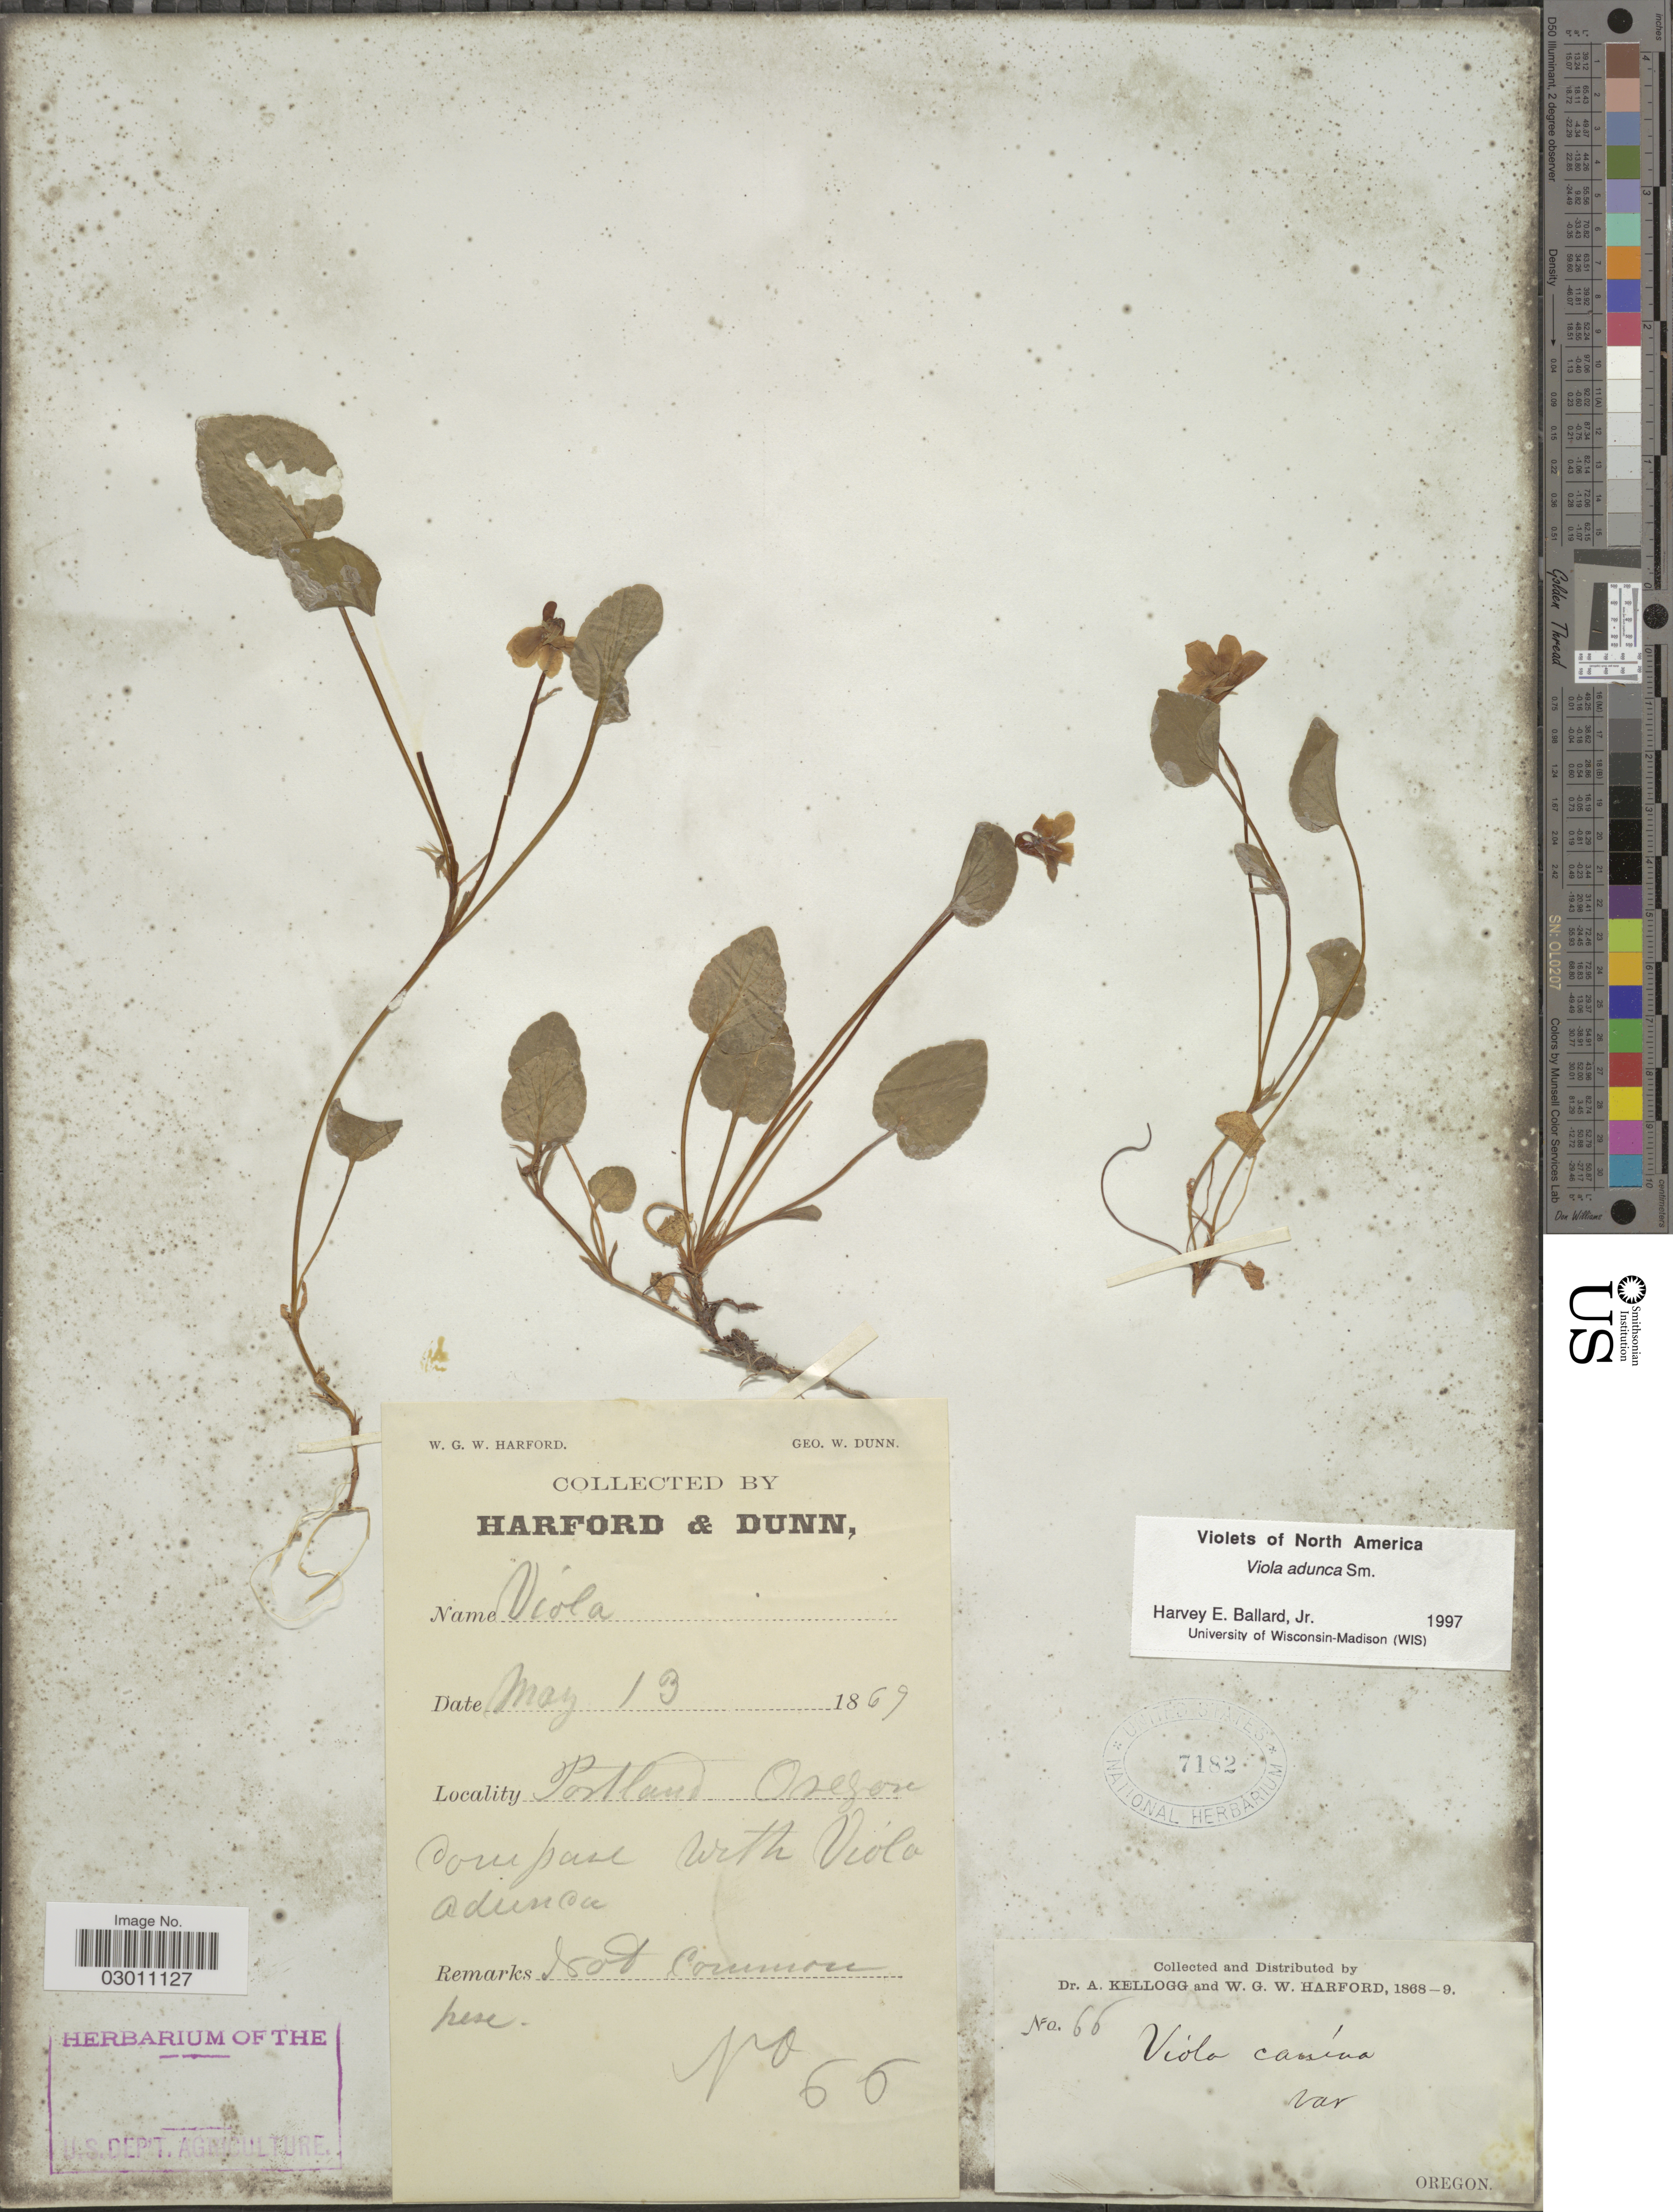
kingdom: Plantae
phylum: Tracheophyta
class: Magnoliopsida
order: Malpighiales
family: Violaceae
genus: Viola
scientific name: Viola adunca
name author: Sm.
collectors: A. Kellogg, W. G. W. Harford & G. W.Dunn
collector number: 66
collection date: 1869-05-13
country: United States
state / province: Oregon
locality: Portland.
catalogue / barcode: US 7182